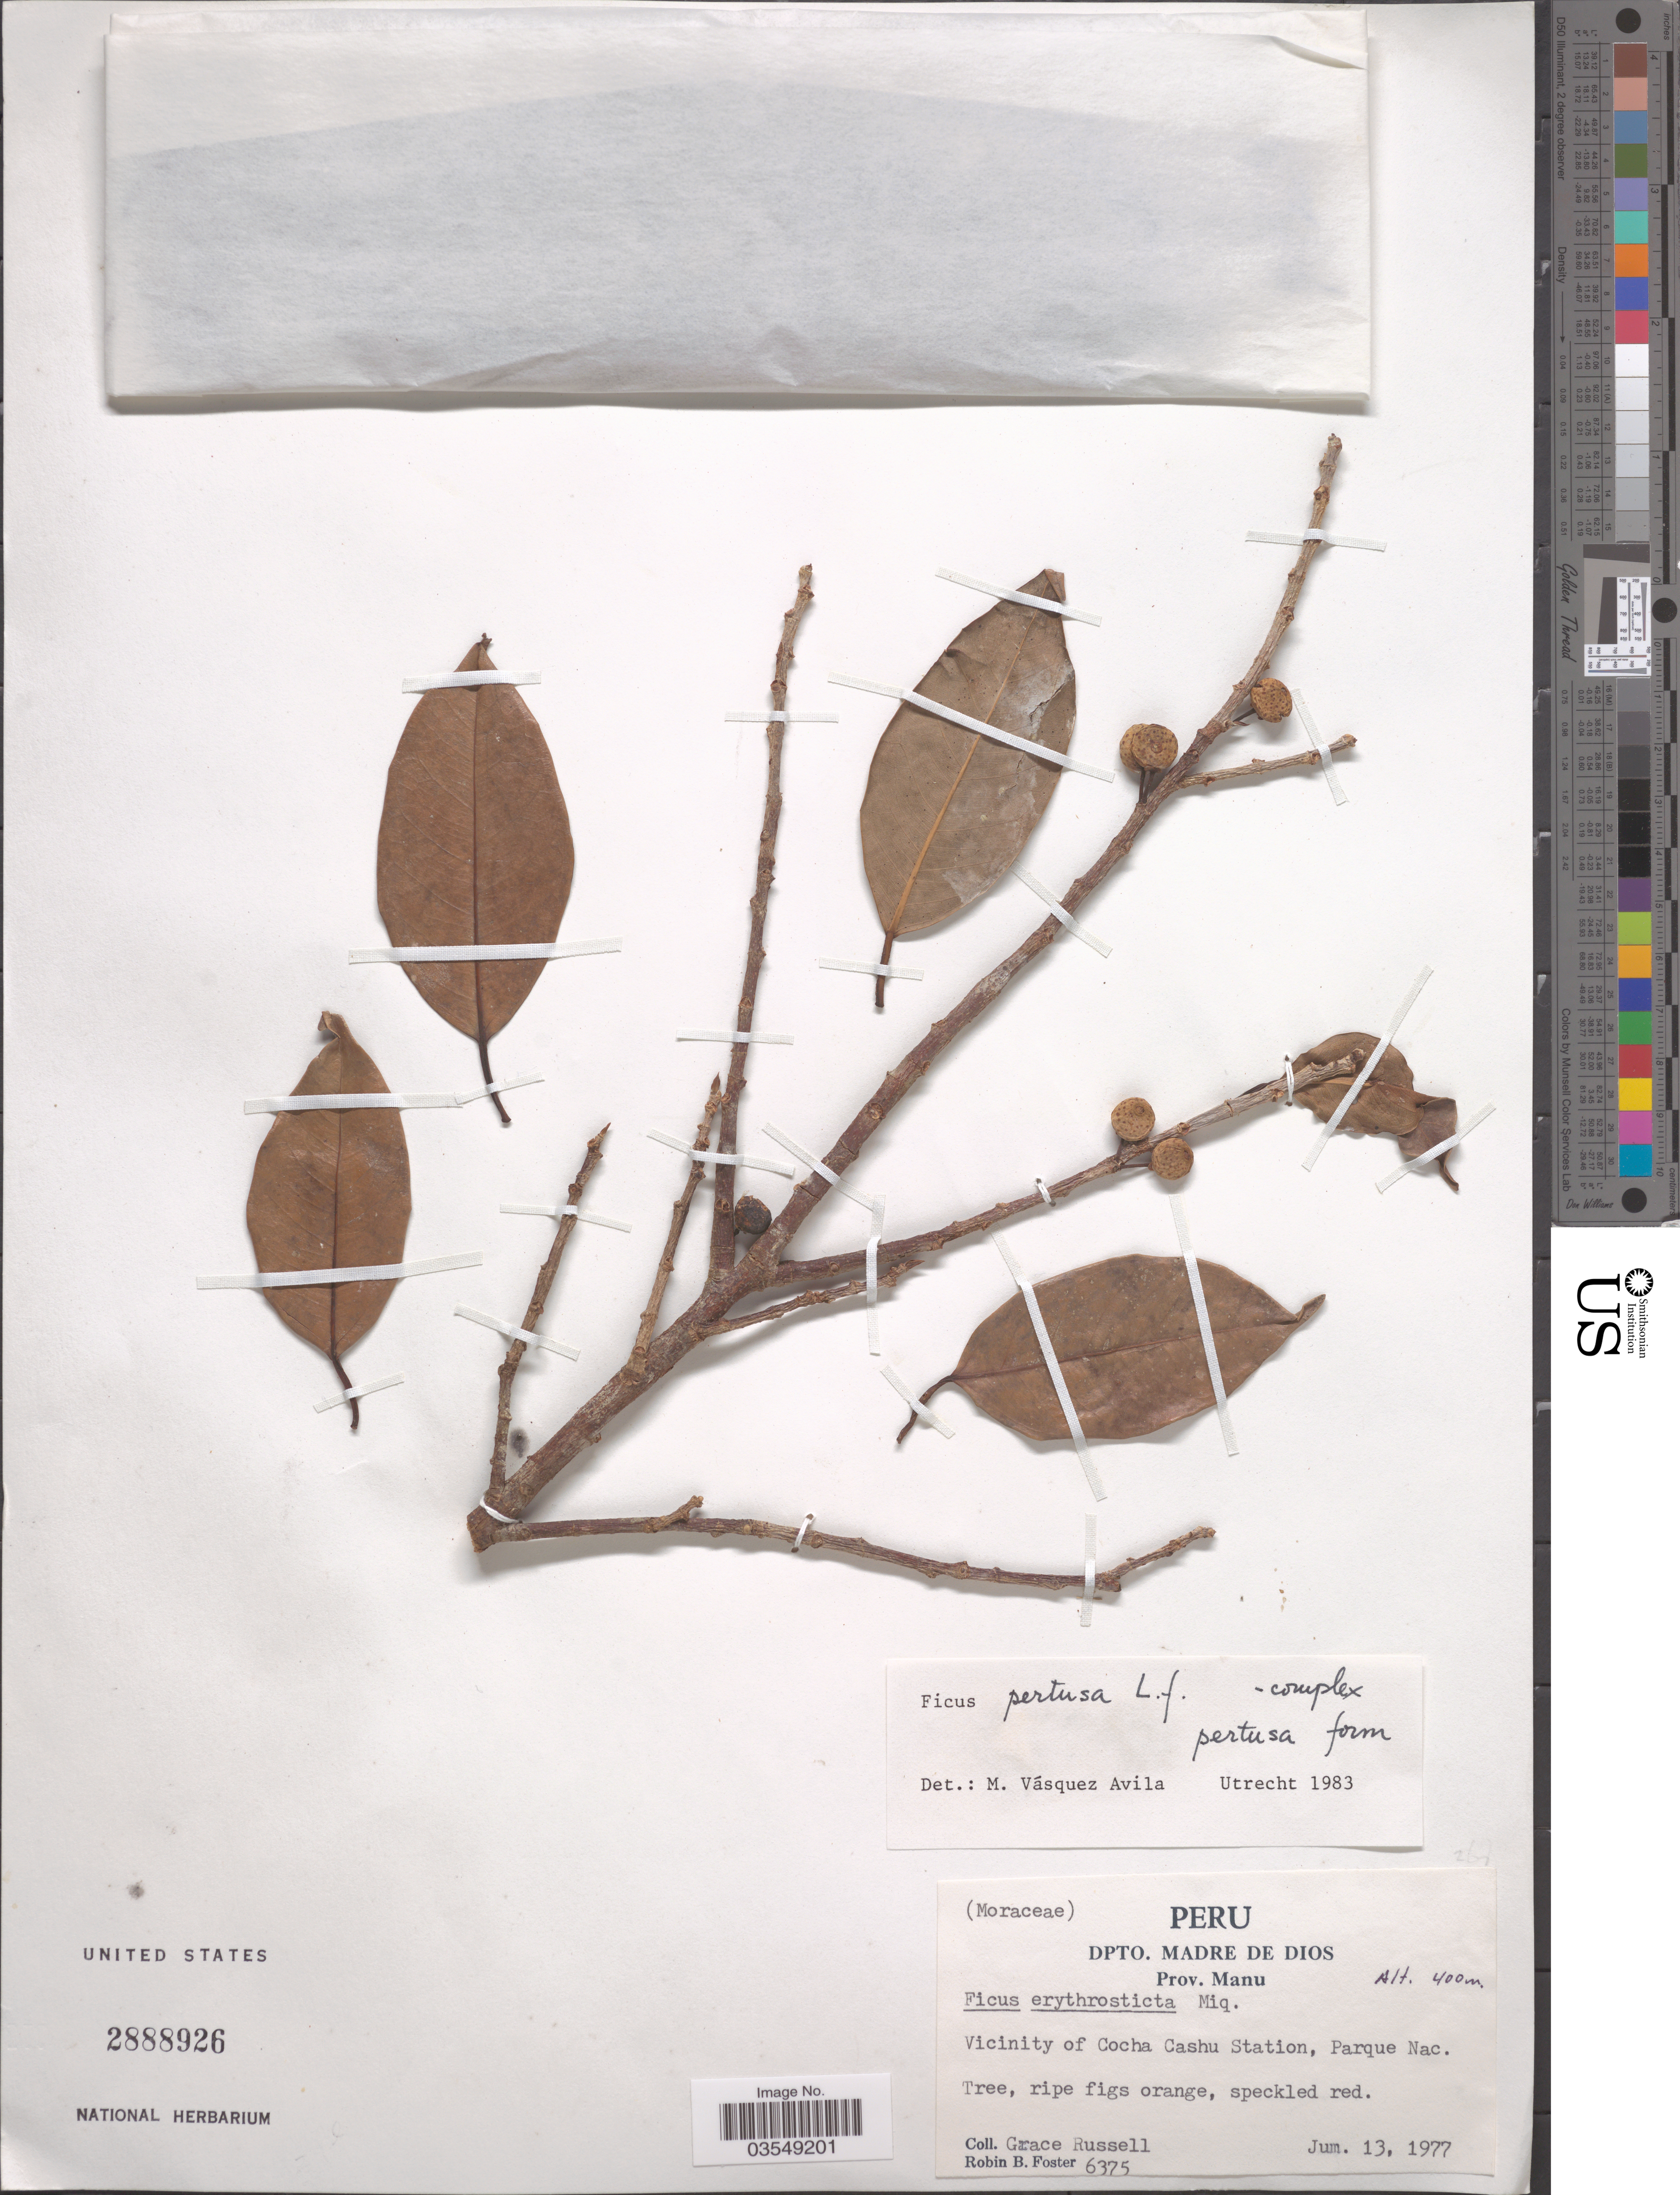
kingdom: Plantae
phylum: Tracheophyta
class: Magnoliopsida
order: Rosales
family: Moraceae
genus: Ficus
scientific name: Ficus pertusa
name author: L. f.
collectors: G. Russell & R. B. Foster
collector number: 6375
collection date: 1977-06-13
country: Peru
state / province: Madre de Dios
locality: Dpto. Madre de Dios, Prov. Manu. Vicinity of Cocha Cashu Station, Parque Nac.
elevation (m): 400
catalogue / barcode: US 2888926